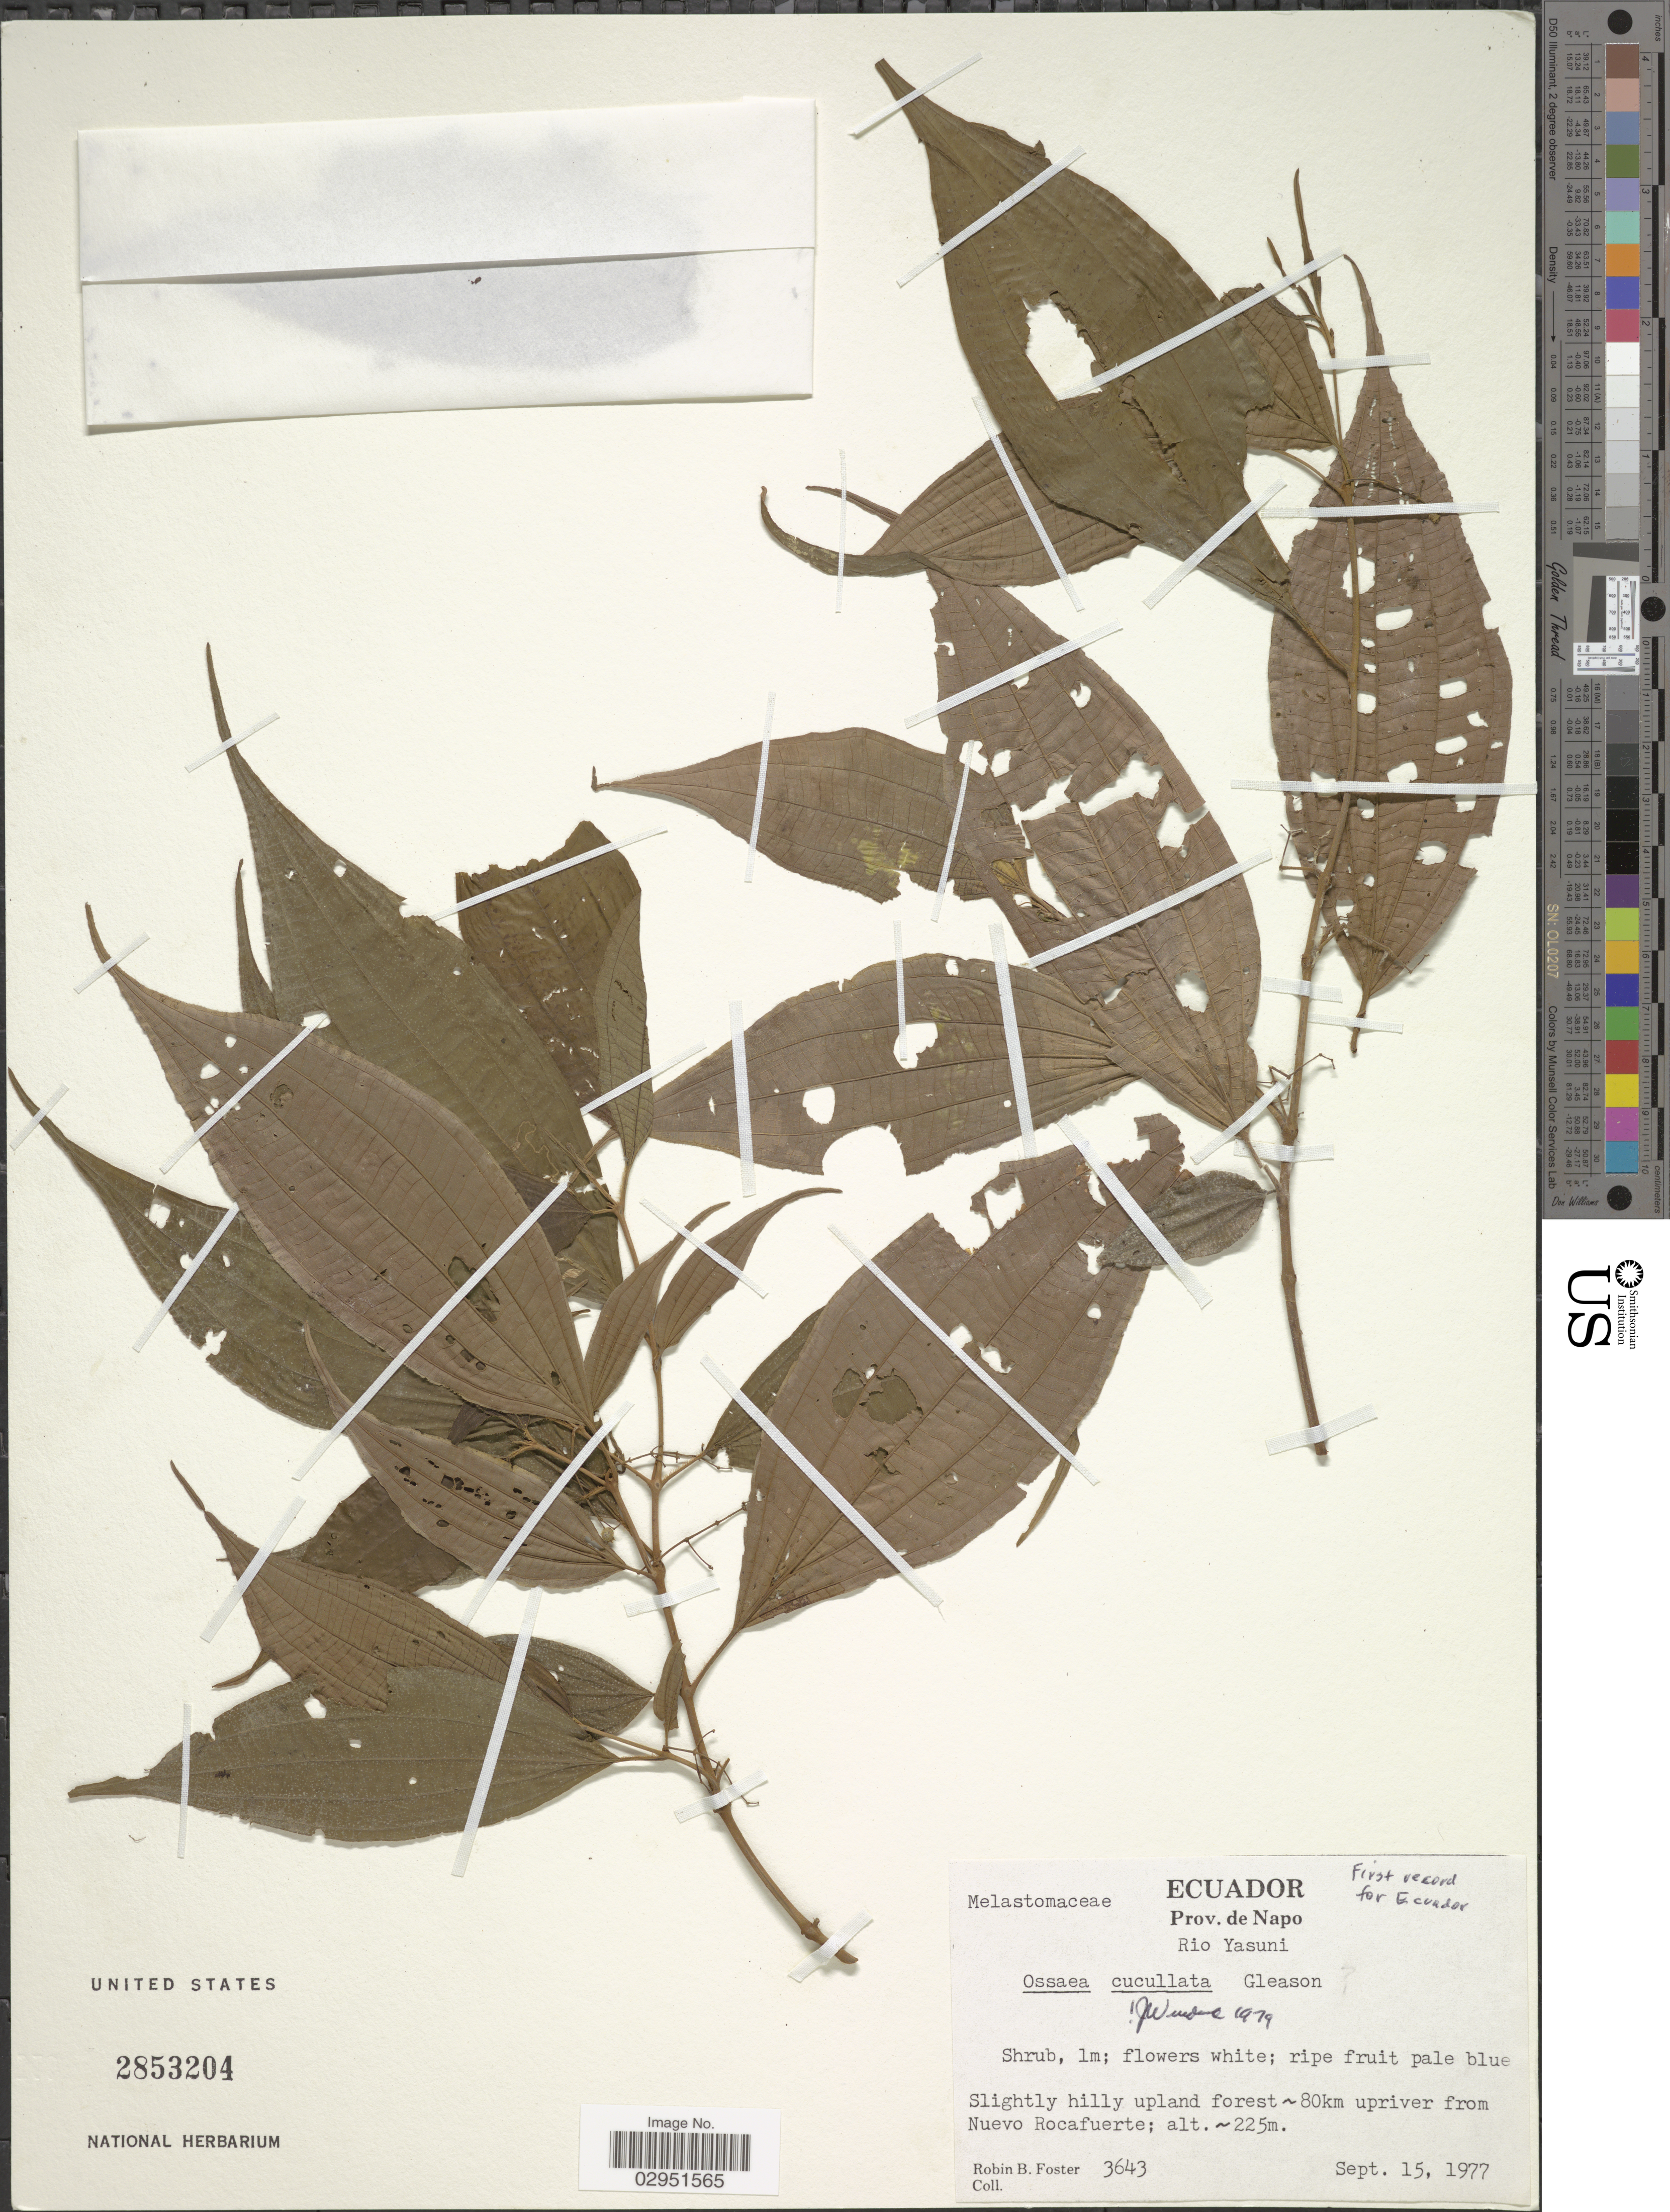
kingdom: Plantae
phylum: Tracheophyta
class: Magnoliopsida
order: Myrtales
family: Melastomataceae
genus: Ossaea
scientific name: Ossaea cucullata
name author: Gleason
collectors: R. B. Foster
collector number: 3643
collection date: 1977-09-15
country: Ecuador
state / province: Napo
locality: Rio Yasuni. 80 km upriver from Nuevo Rocafuerte.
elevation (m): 225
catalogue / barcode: US 2853204